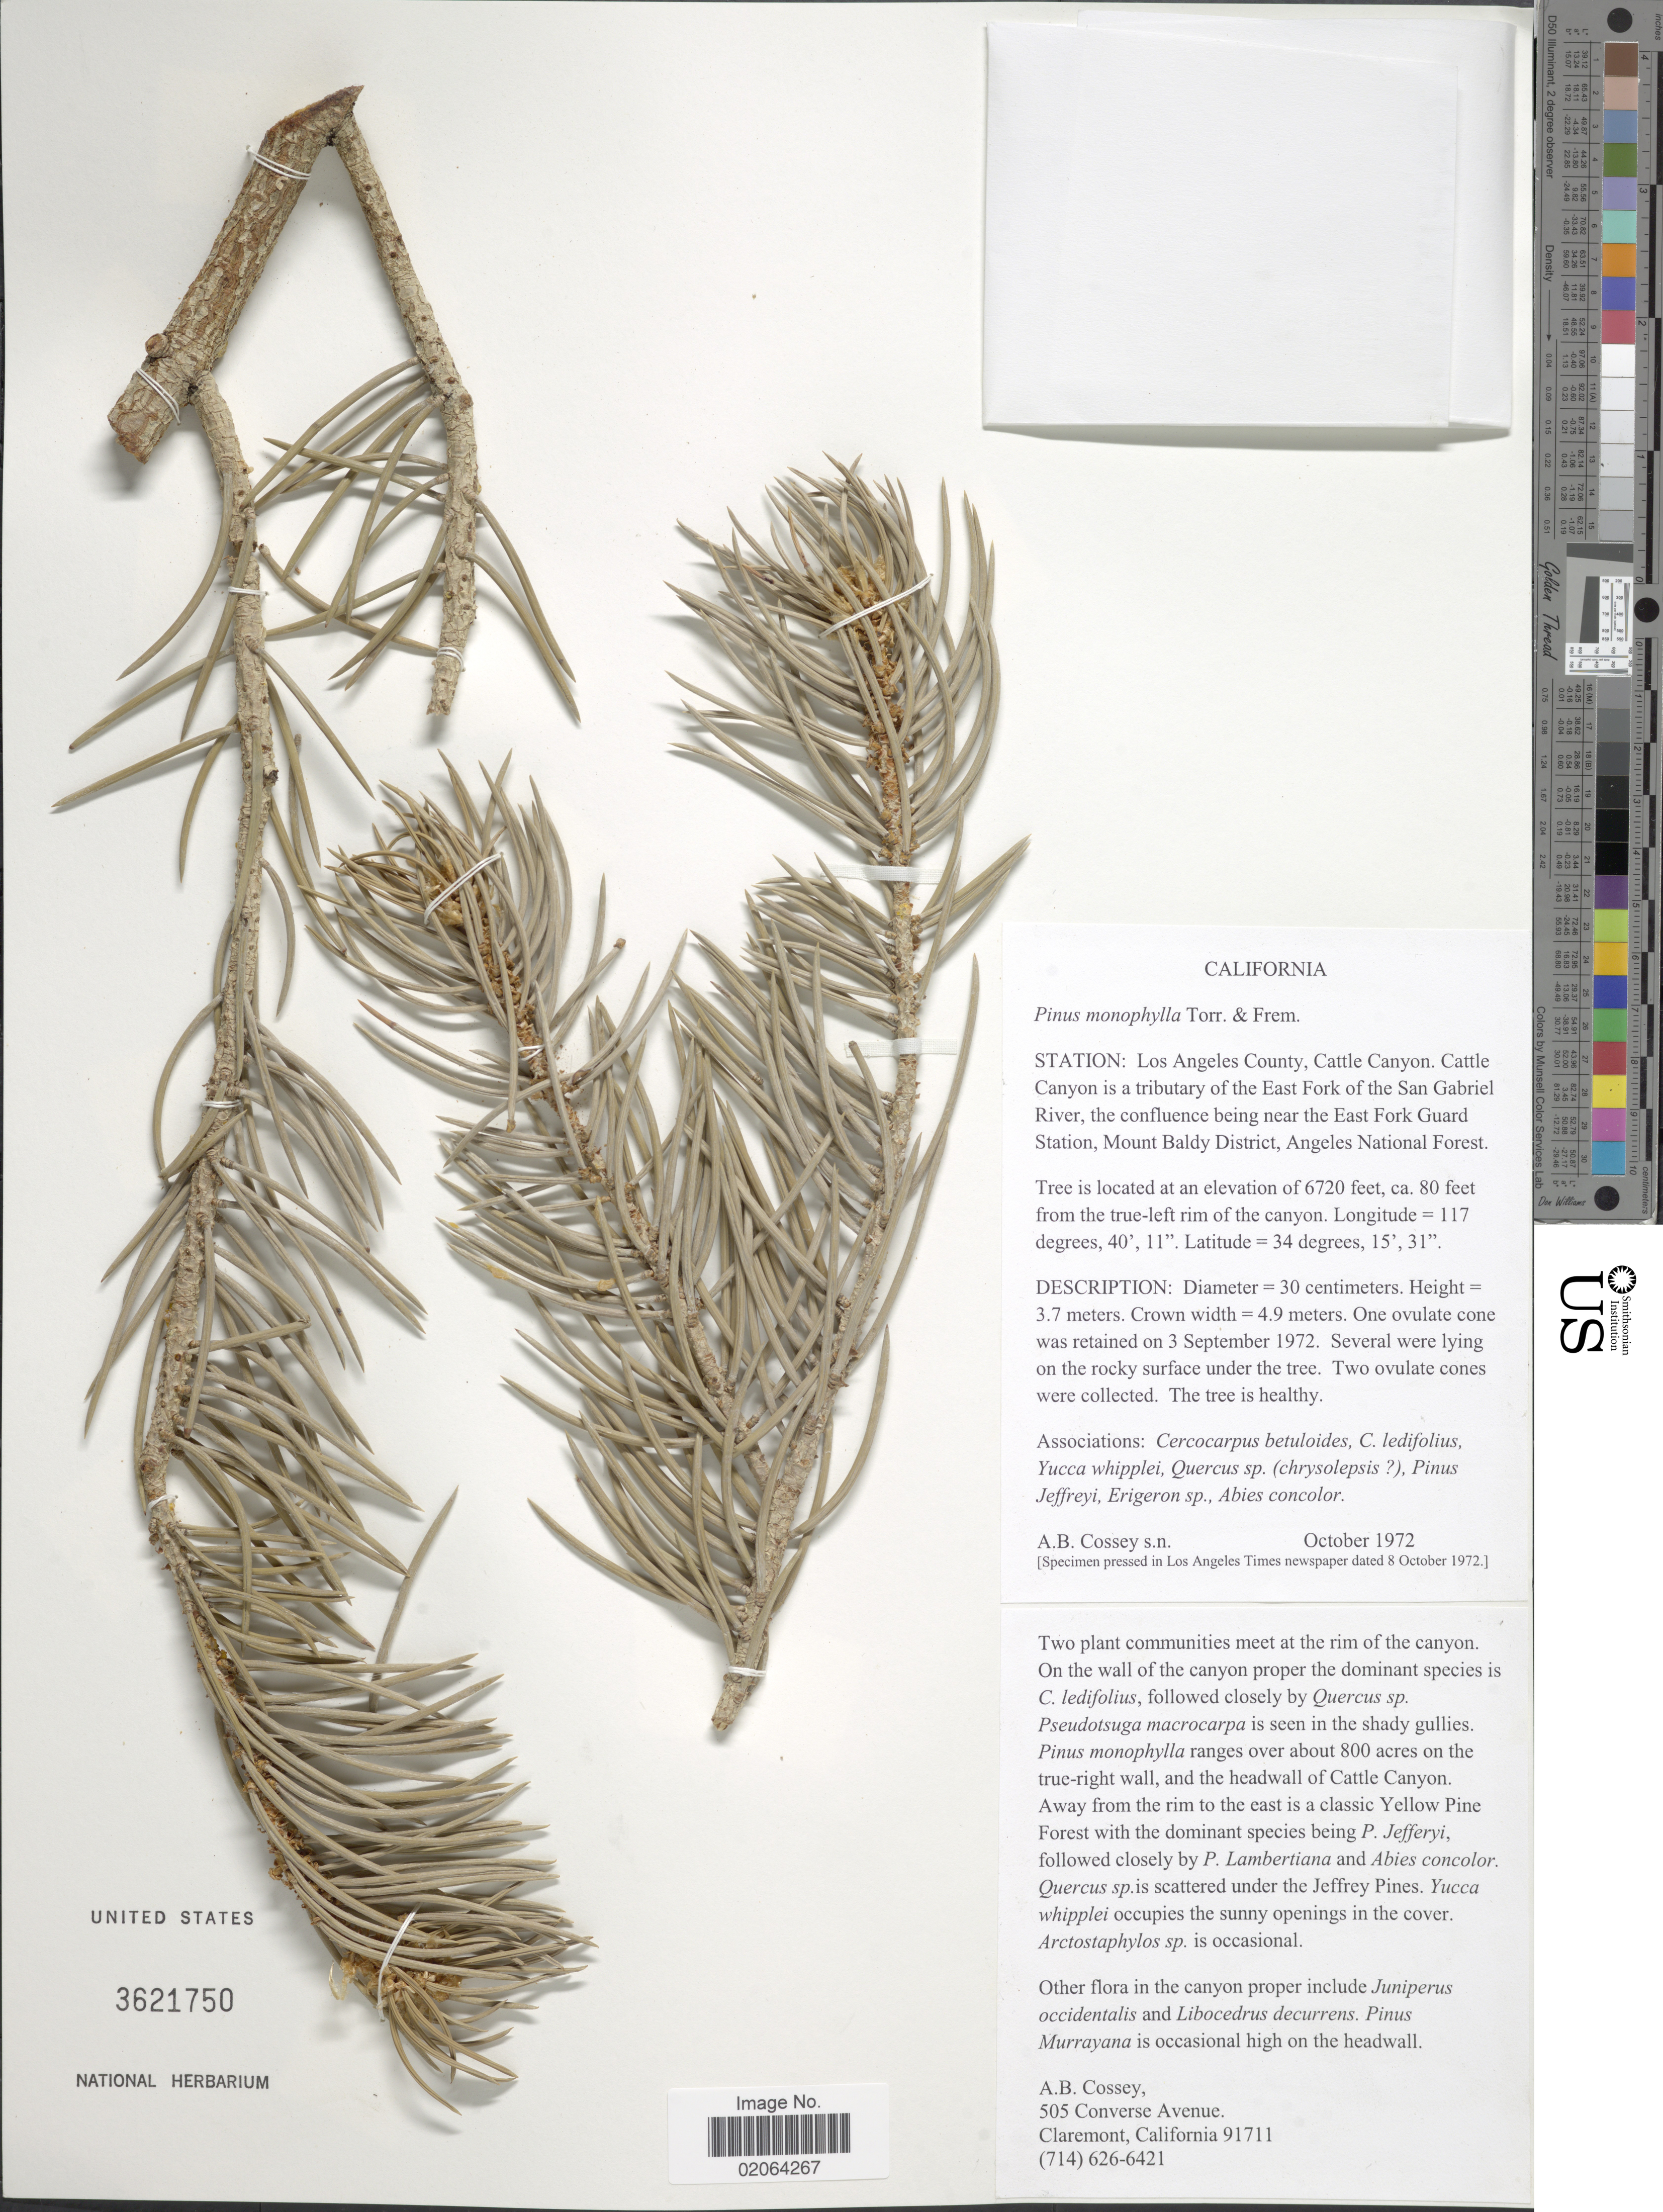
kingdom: Plantae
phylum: Tracheophyta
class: Pinopsida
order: Pinales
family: Pinaceae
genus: Pinus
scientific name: Pinus monticola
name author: Douglas ex D. Don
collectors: A. Cossey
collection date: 1972-10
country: United States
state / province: California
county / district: Los Angeles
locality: California. Station: Los Angeles County, Cattle Canyon . Cattle Canyon is a tributary of the east Fork Guard Station, Mount Baldy District, Angeles National Forest.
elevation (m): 2048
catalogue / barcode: US 3621750